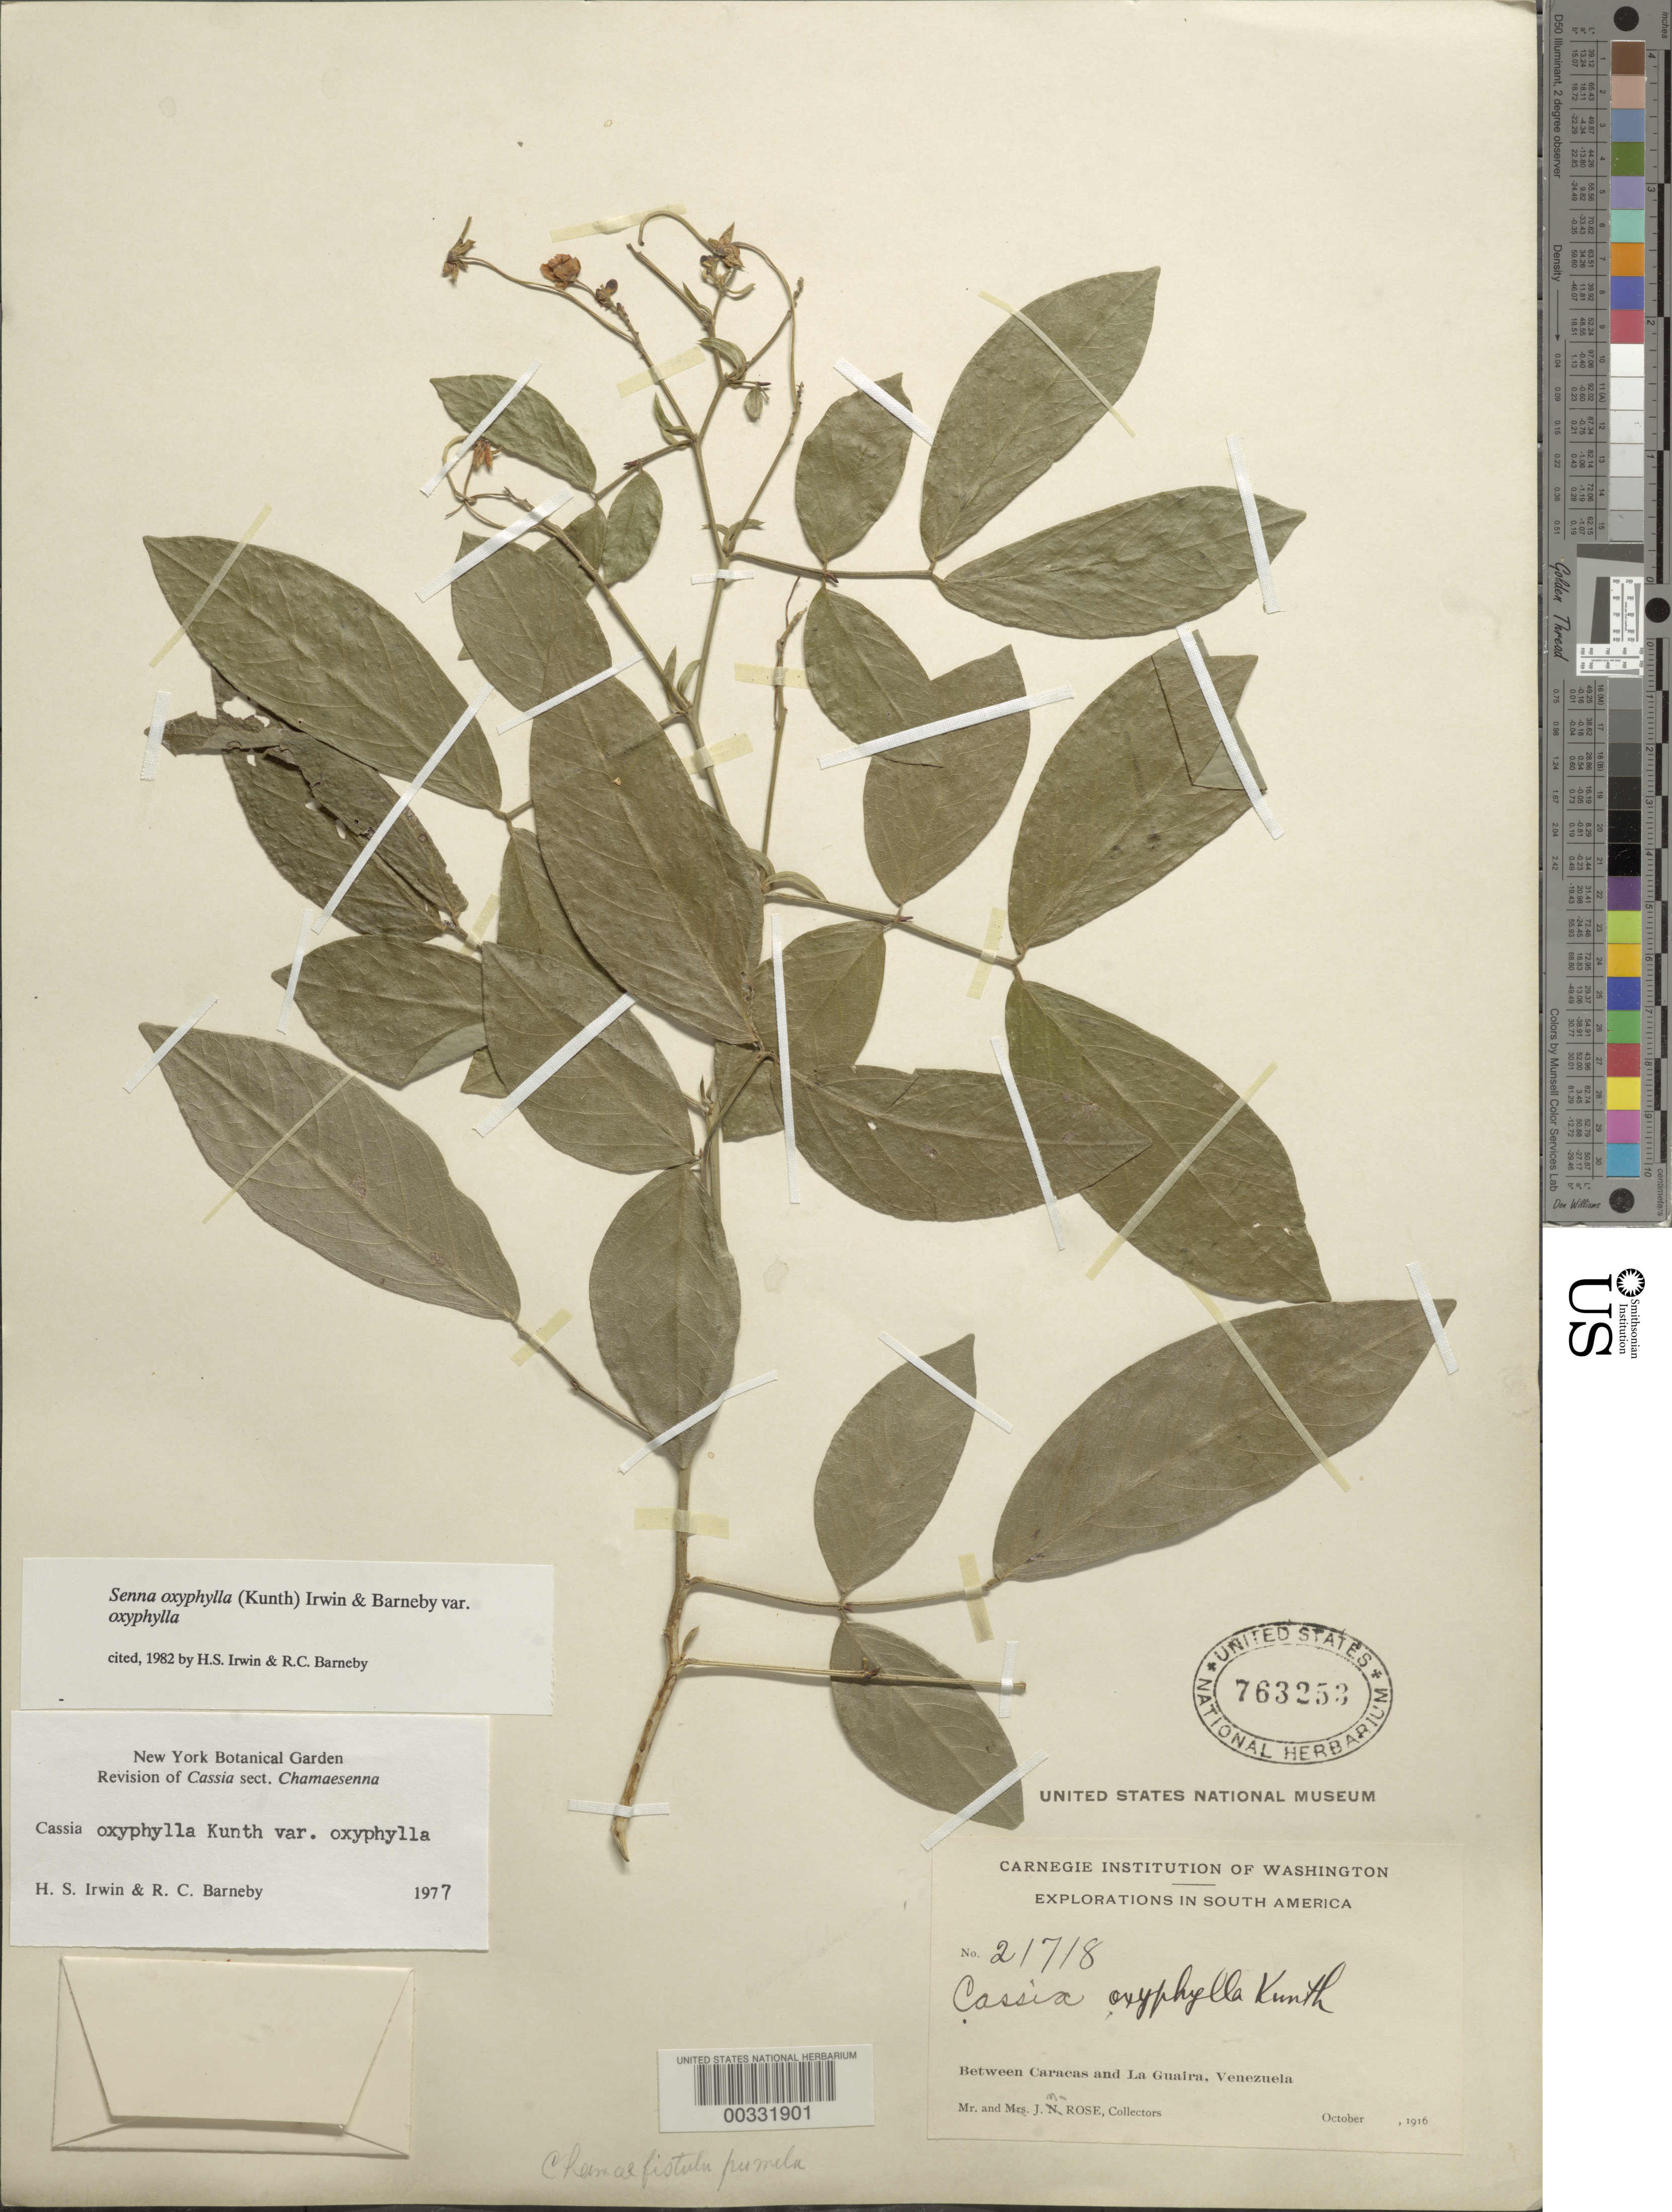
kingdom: Plantae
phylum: Tracheophyta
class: Magnoliopsida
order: Fabales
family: Fabaceae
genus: Senna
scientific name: Senna oxyphylla var. oxyphylla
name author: (Kunth) H.S. Irwin & Barneby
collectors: J. N. Rose & J. M. Rose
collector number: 21718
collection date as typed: Oct 1916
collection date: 1916-10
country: Venezuela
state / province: Distrito Federal / Vargas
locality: Between Caracas and La Guaira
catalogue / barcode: US 763253